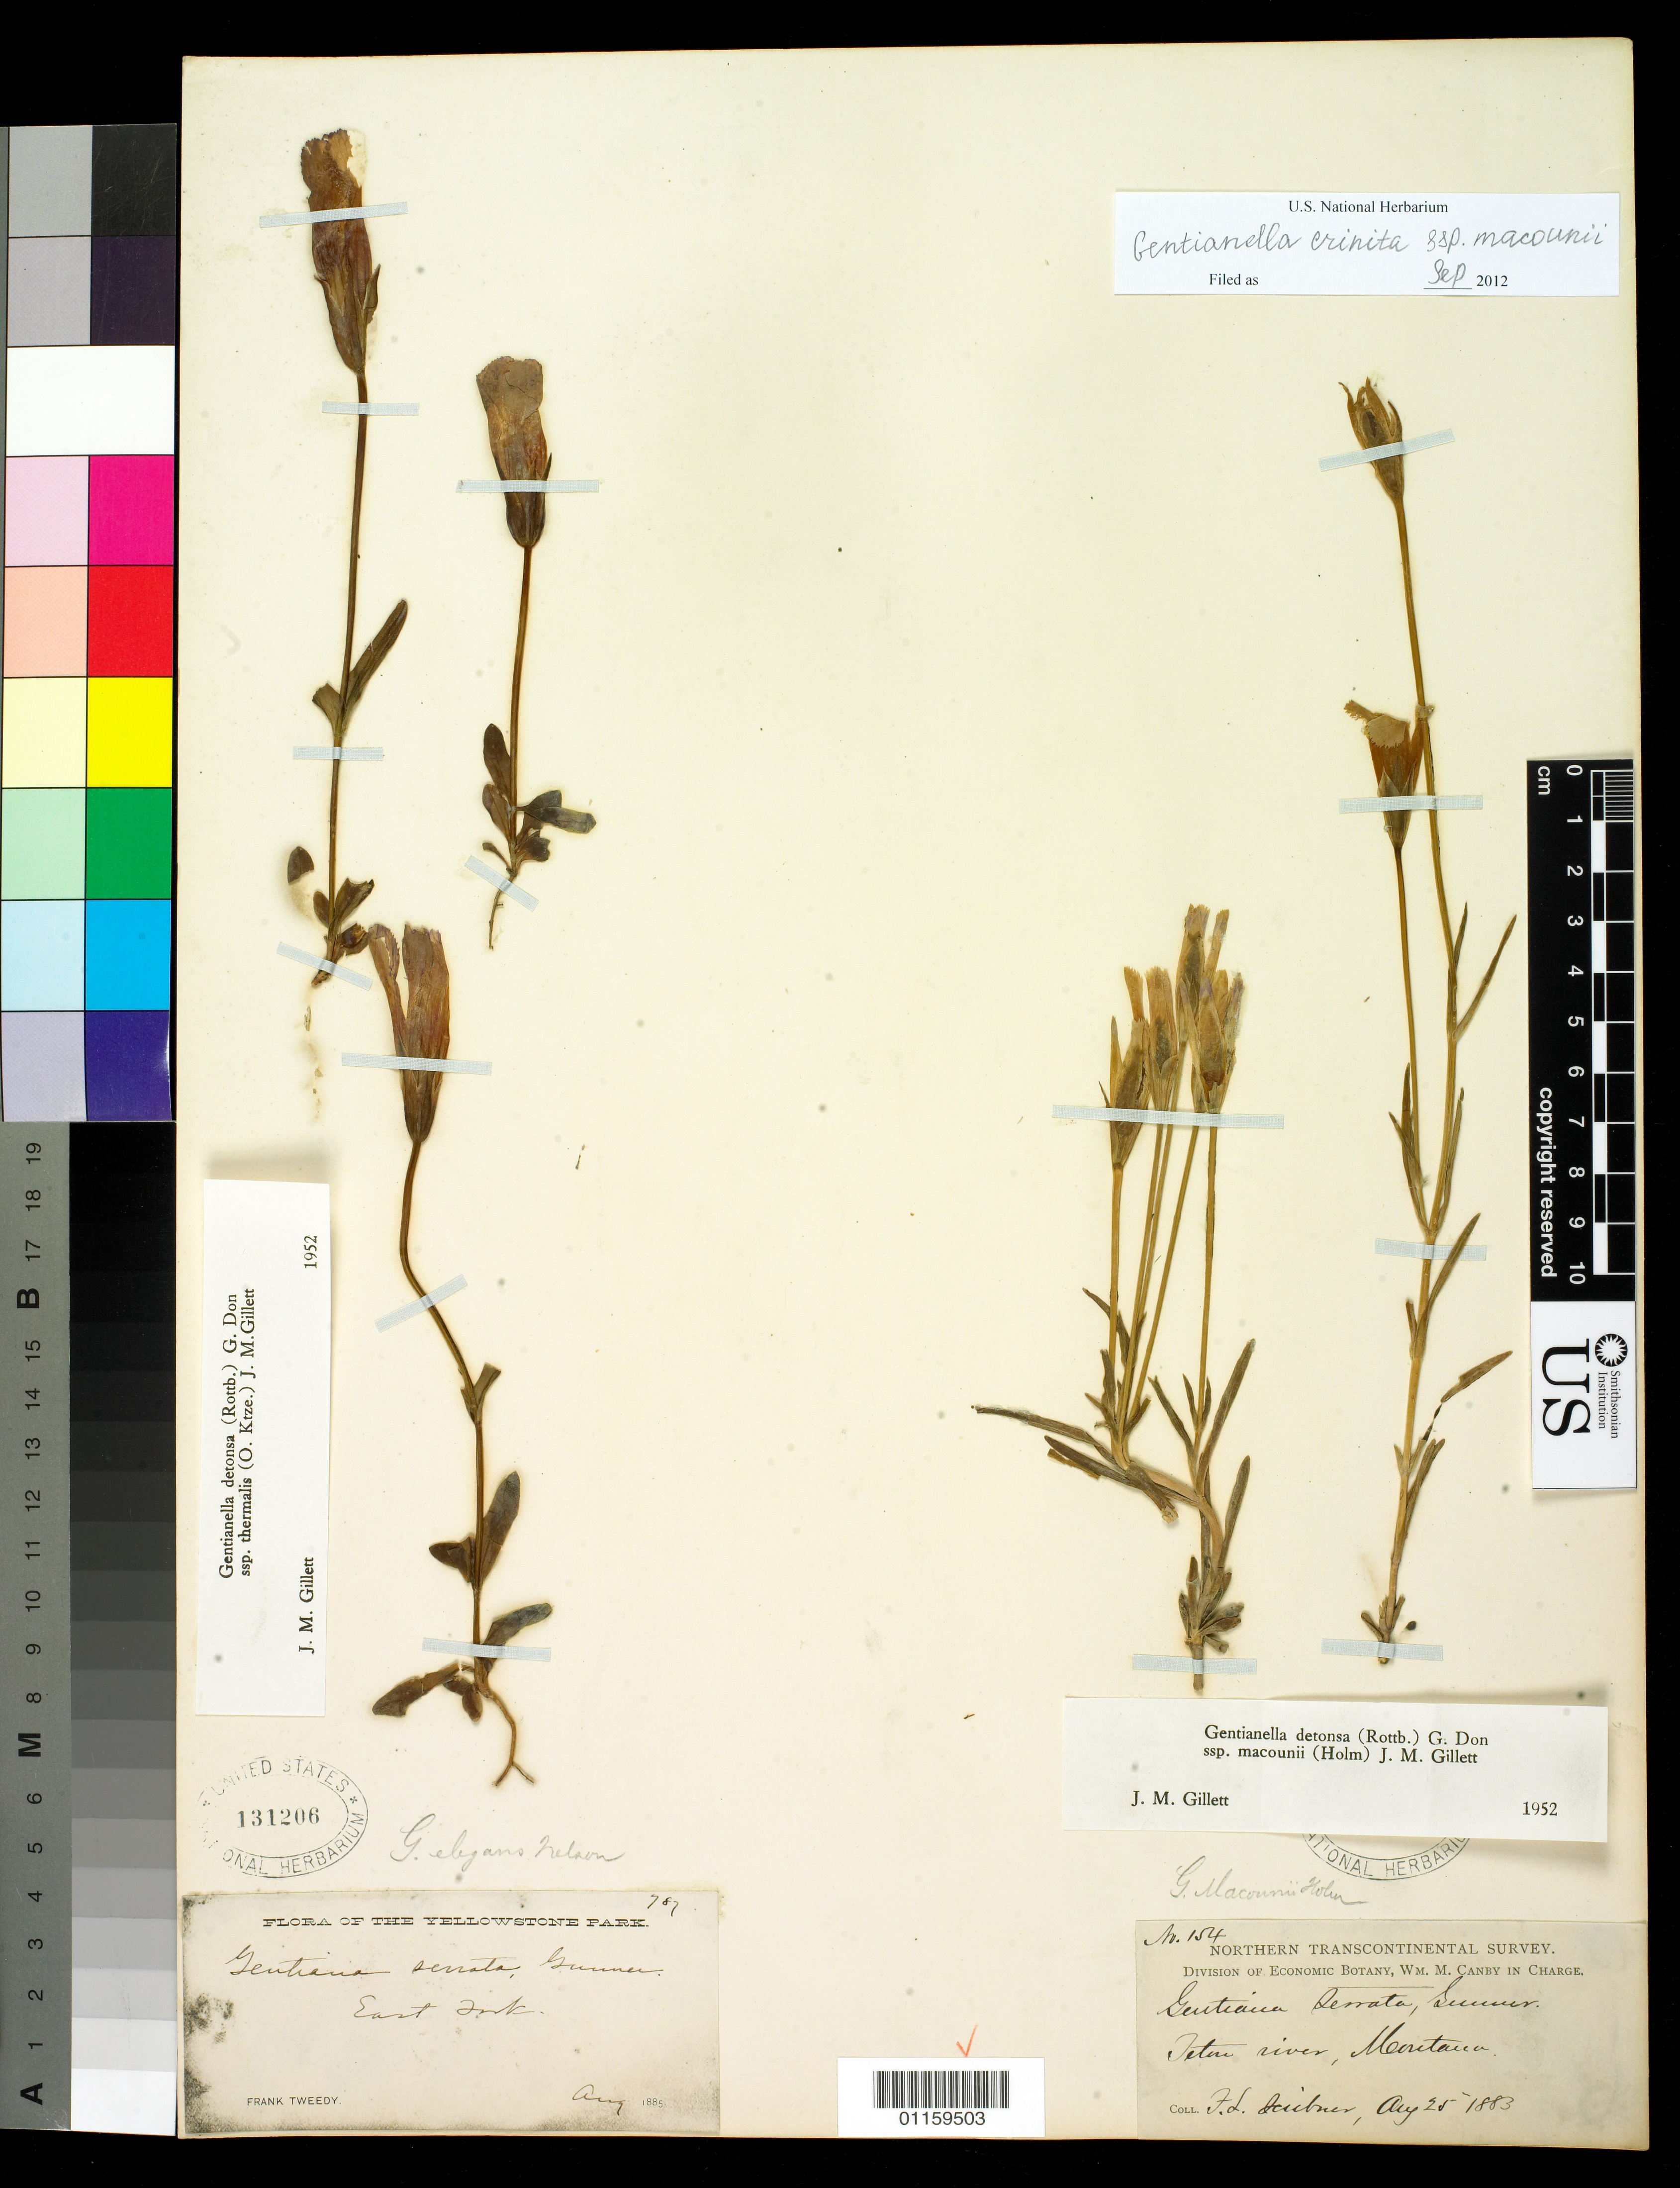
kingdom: Plantae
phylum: Tracheophyta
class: Magnoliopsida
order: Gentianales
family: Gentianaceae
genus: Gentianella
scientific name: Gentianella crinita subsp. macounii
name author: (Holm) J.M. Gillett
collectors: F. L. Scribner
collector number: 154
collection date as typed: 25 Aug 1883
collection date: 1883-08-25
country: United States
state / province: Montana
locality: Teton River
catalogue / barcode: US 131207